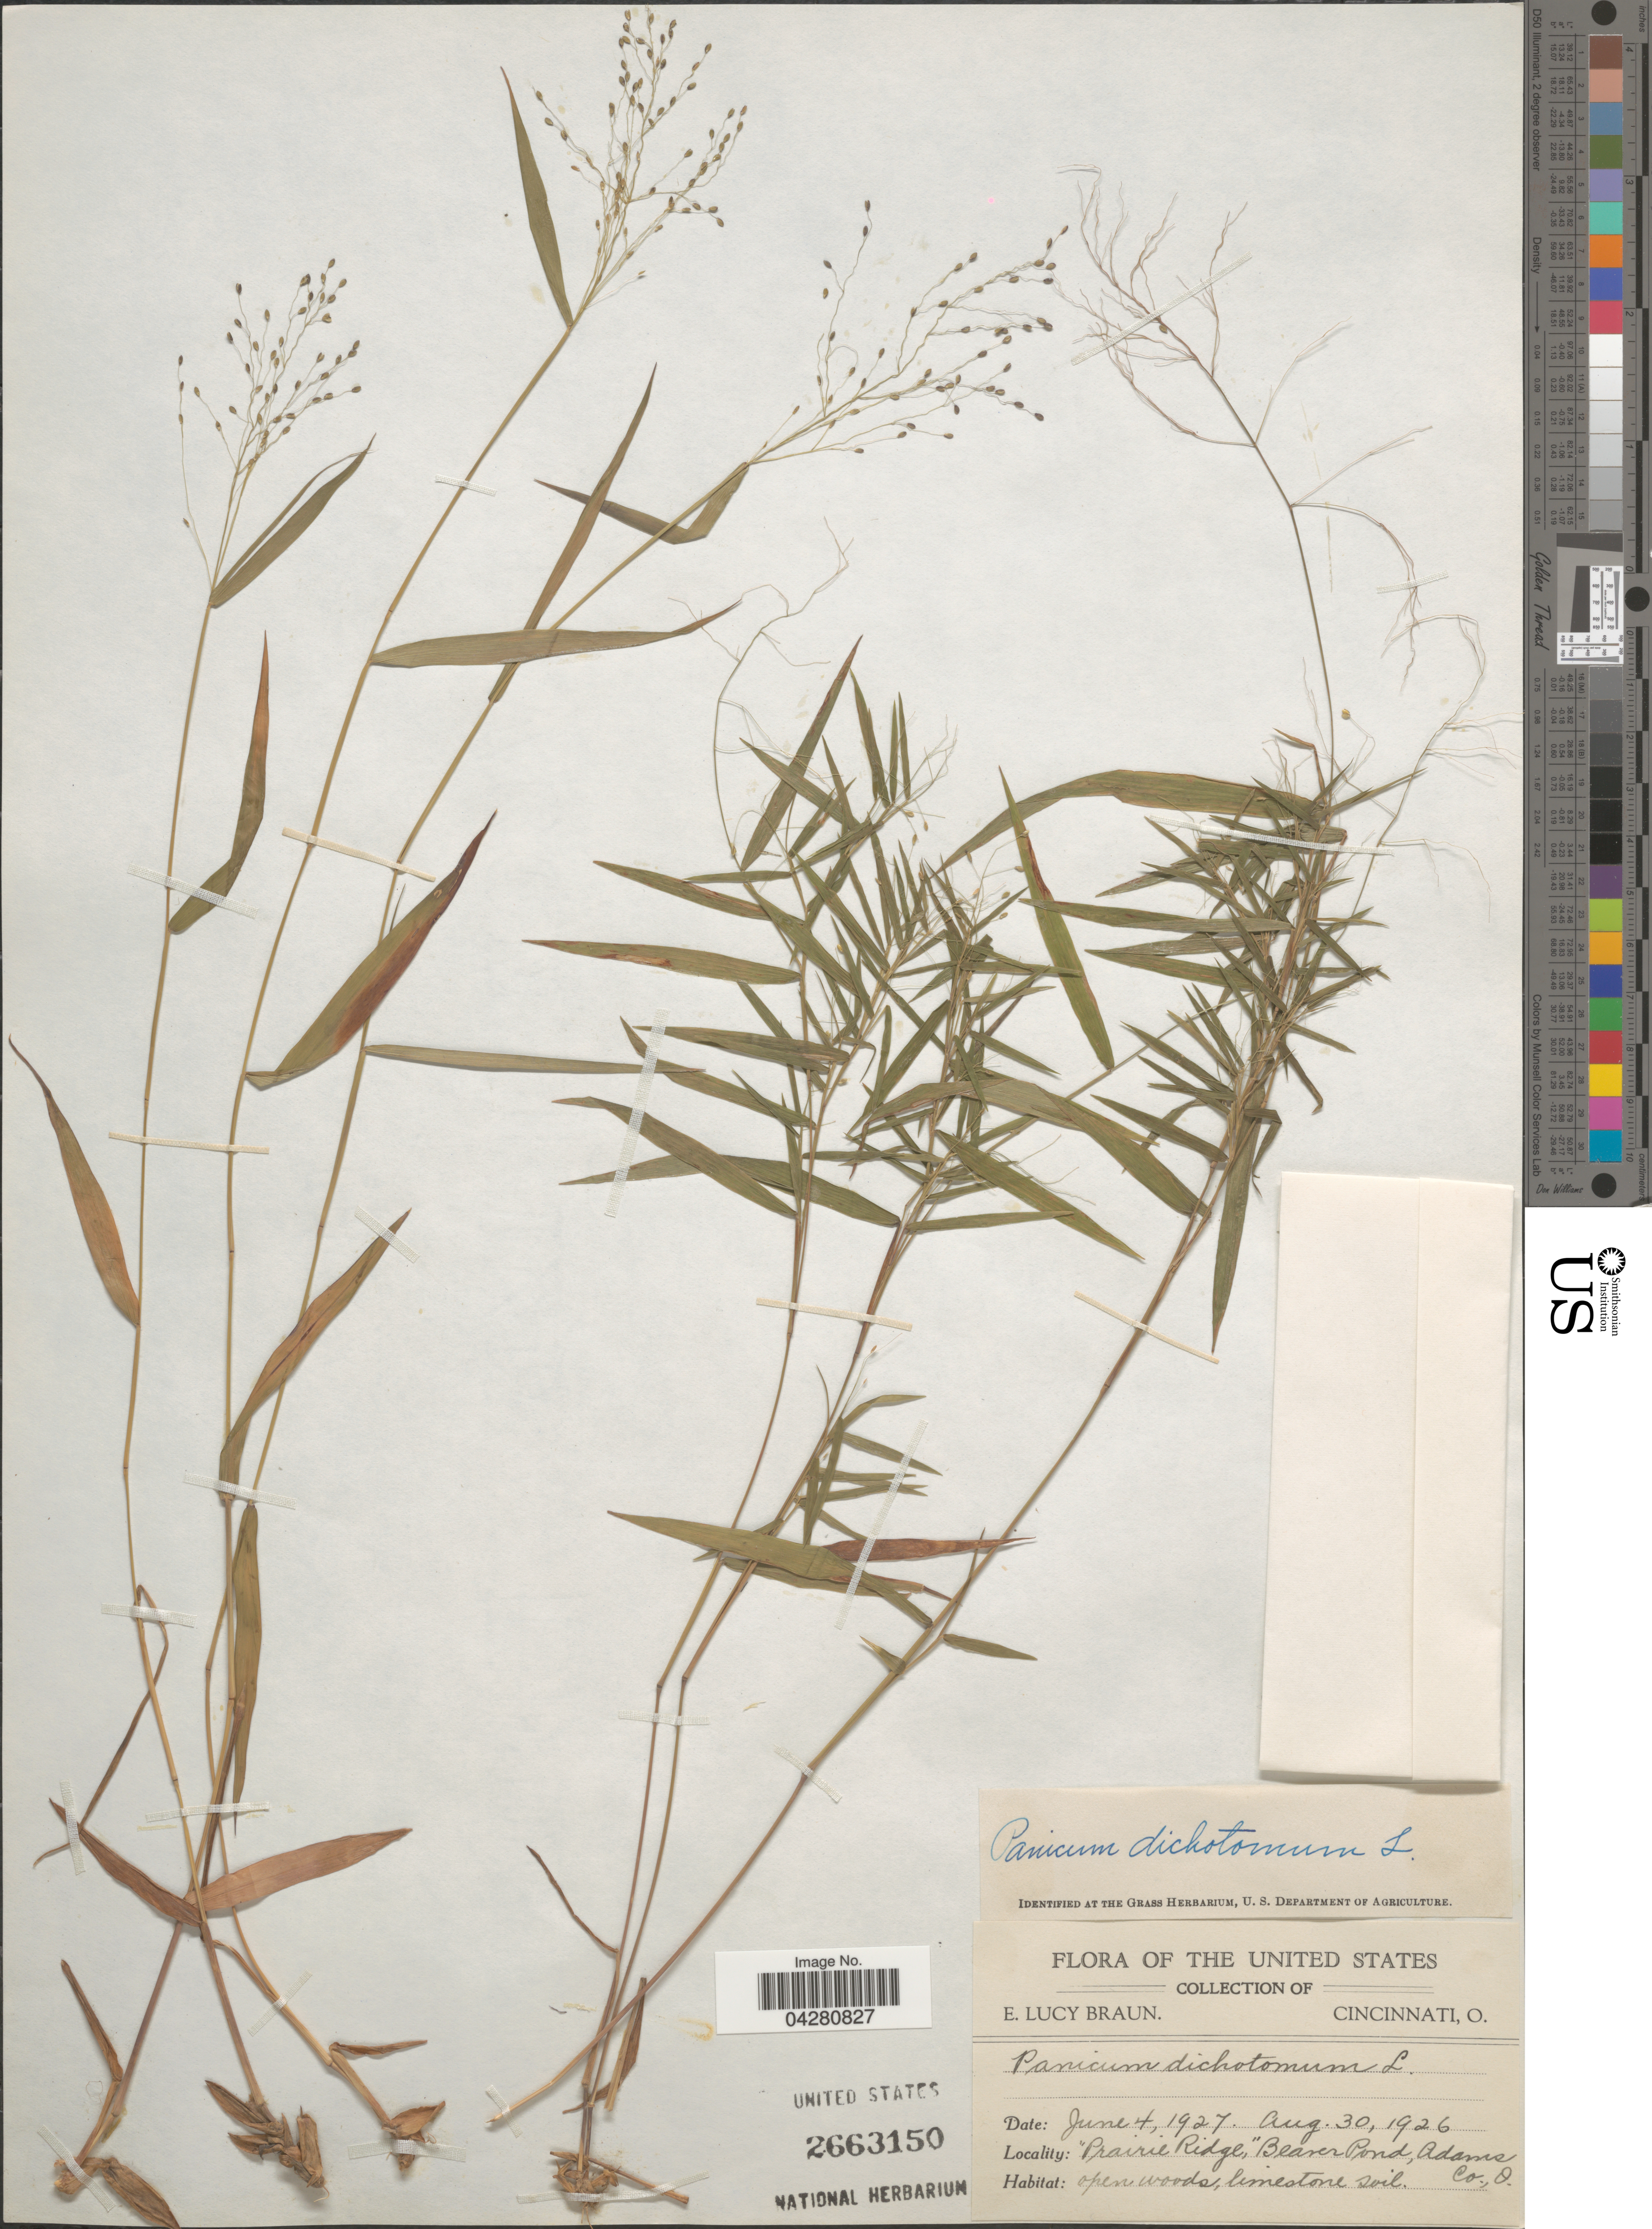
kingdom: Plantae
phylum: Tracheophyta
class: Liliopsida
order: Poales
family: Poaceae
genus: Dichanthelium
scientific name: Dichanthelium dichotomum var. dichotomum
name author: (L.) Gould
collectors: E. L. Braun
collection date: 1926-08-30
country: United States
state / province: Ohio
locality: Prairie Ridge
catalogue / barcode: US 2663150